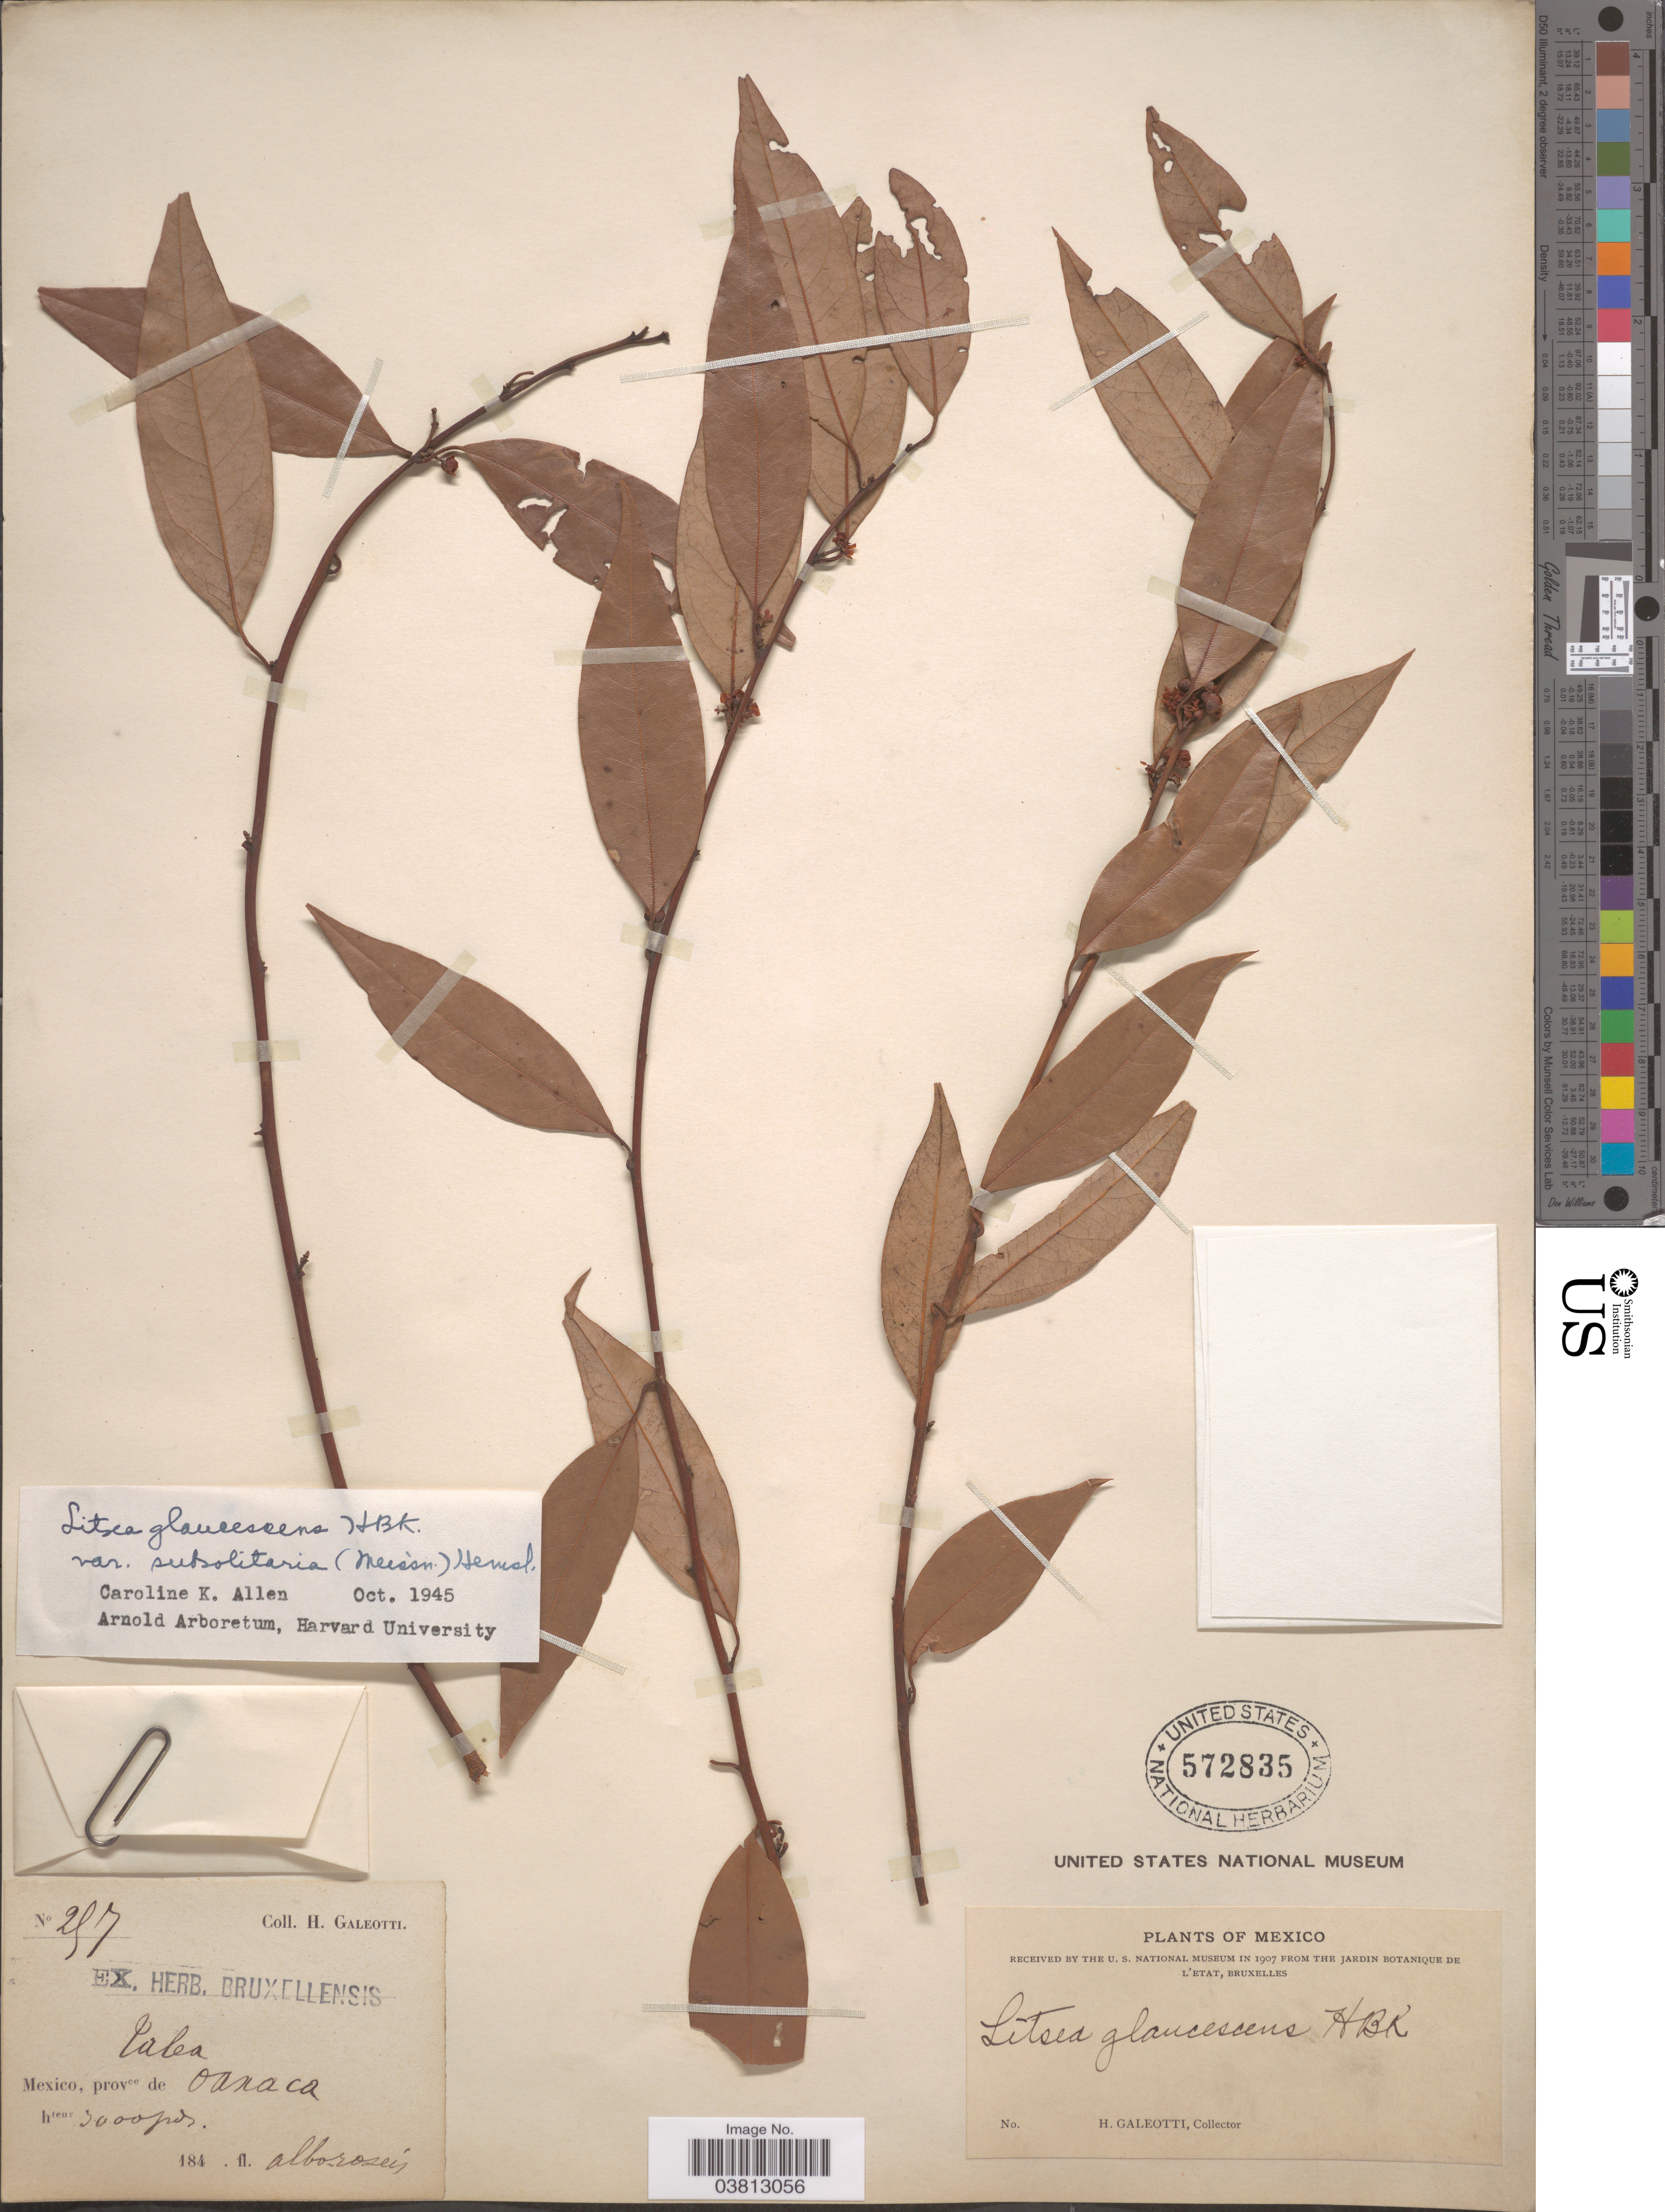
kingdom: Plantae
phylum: Tracheophyta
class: Magnoliopsida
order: Laurales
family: Lauraceae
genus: Litsea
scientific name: Litsea glaucescens var. subsolitaria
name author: Kunth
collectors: H. G. Galeotti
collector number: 297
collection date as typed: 184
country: Mexico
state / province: Oaxaca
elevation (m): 914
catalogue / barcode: US 572835